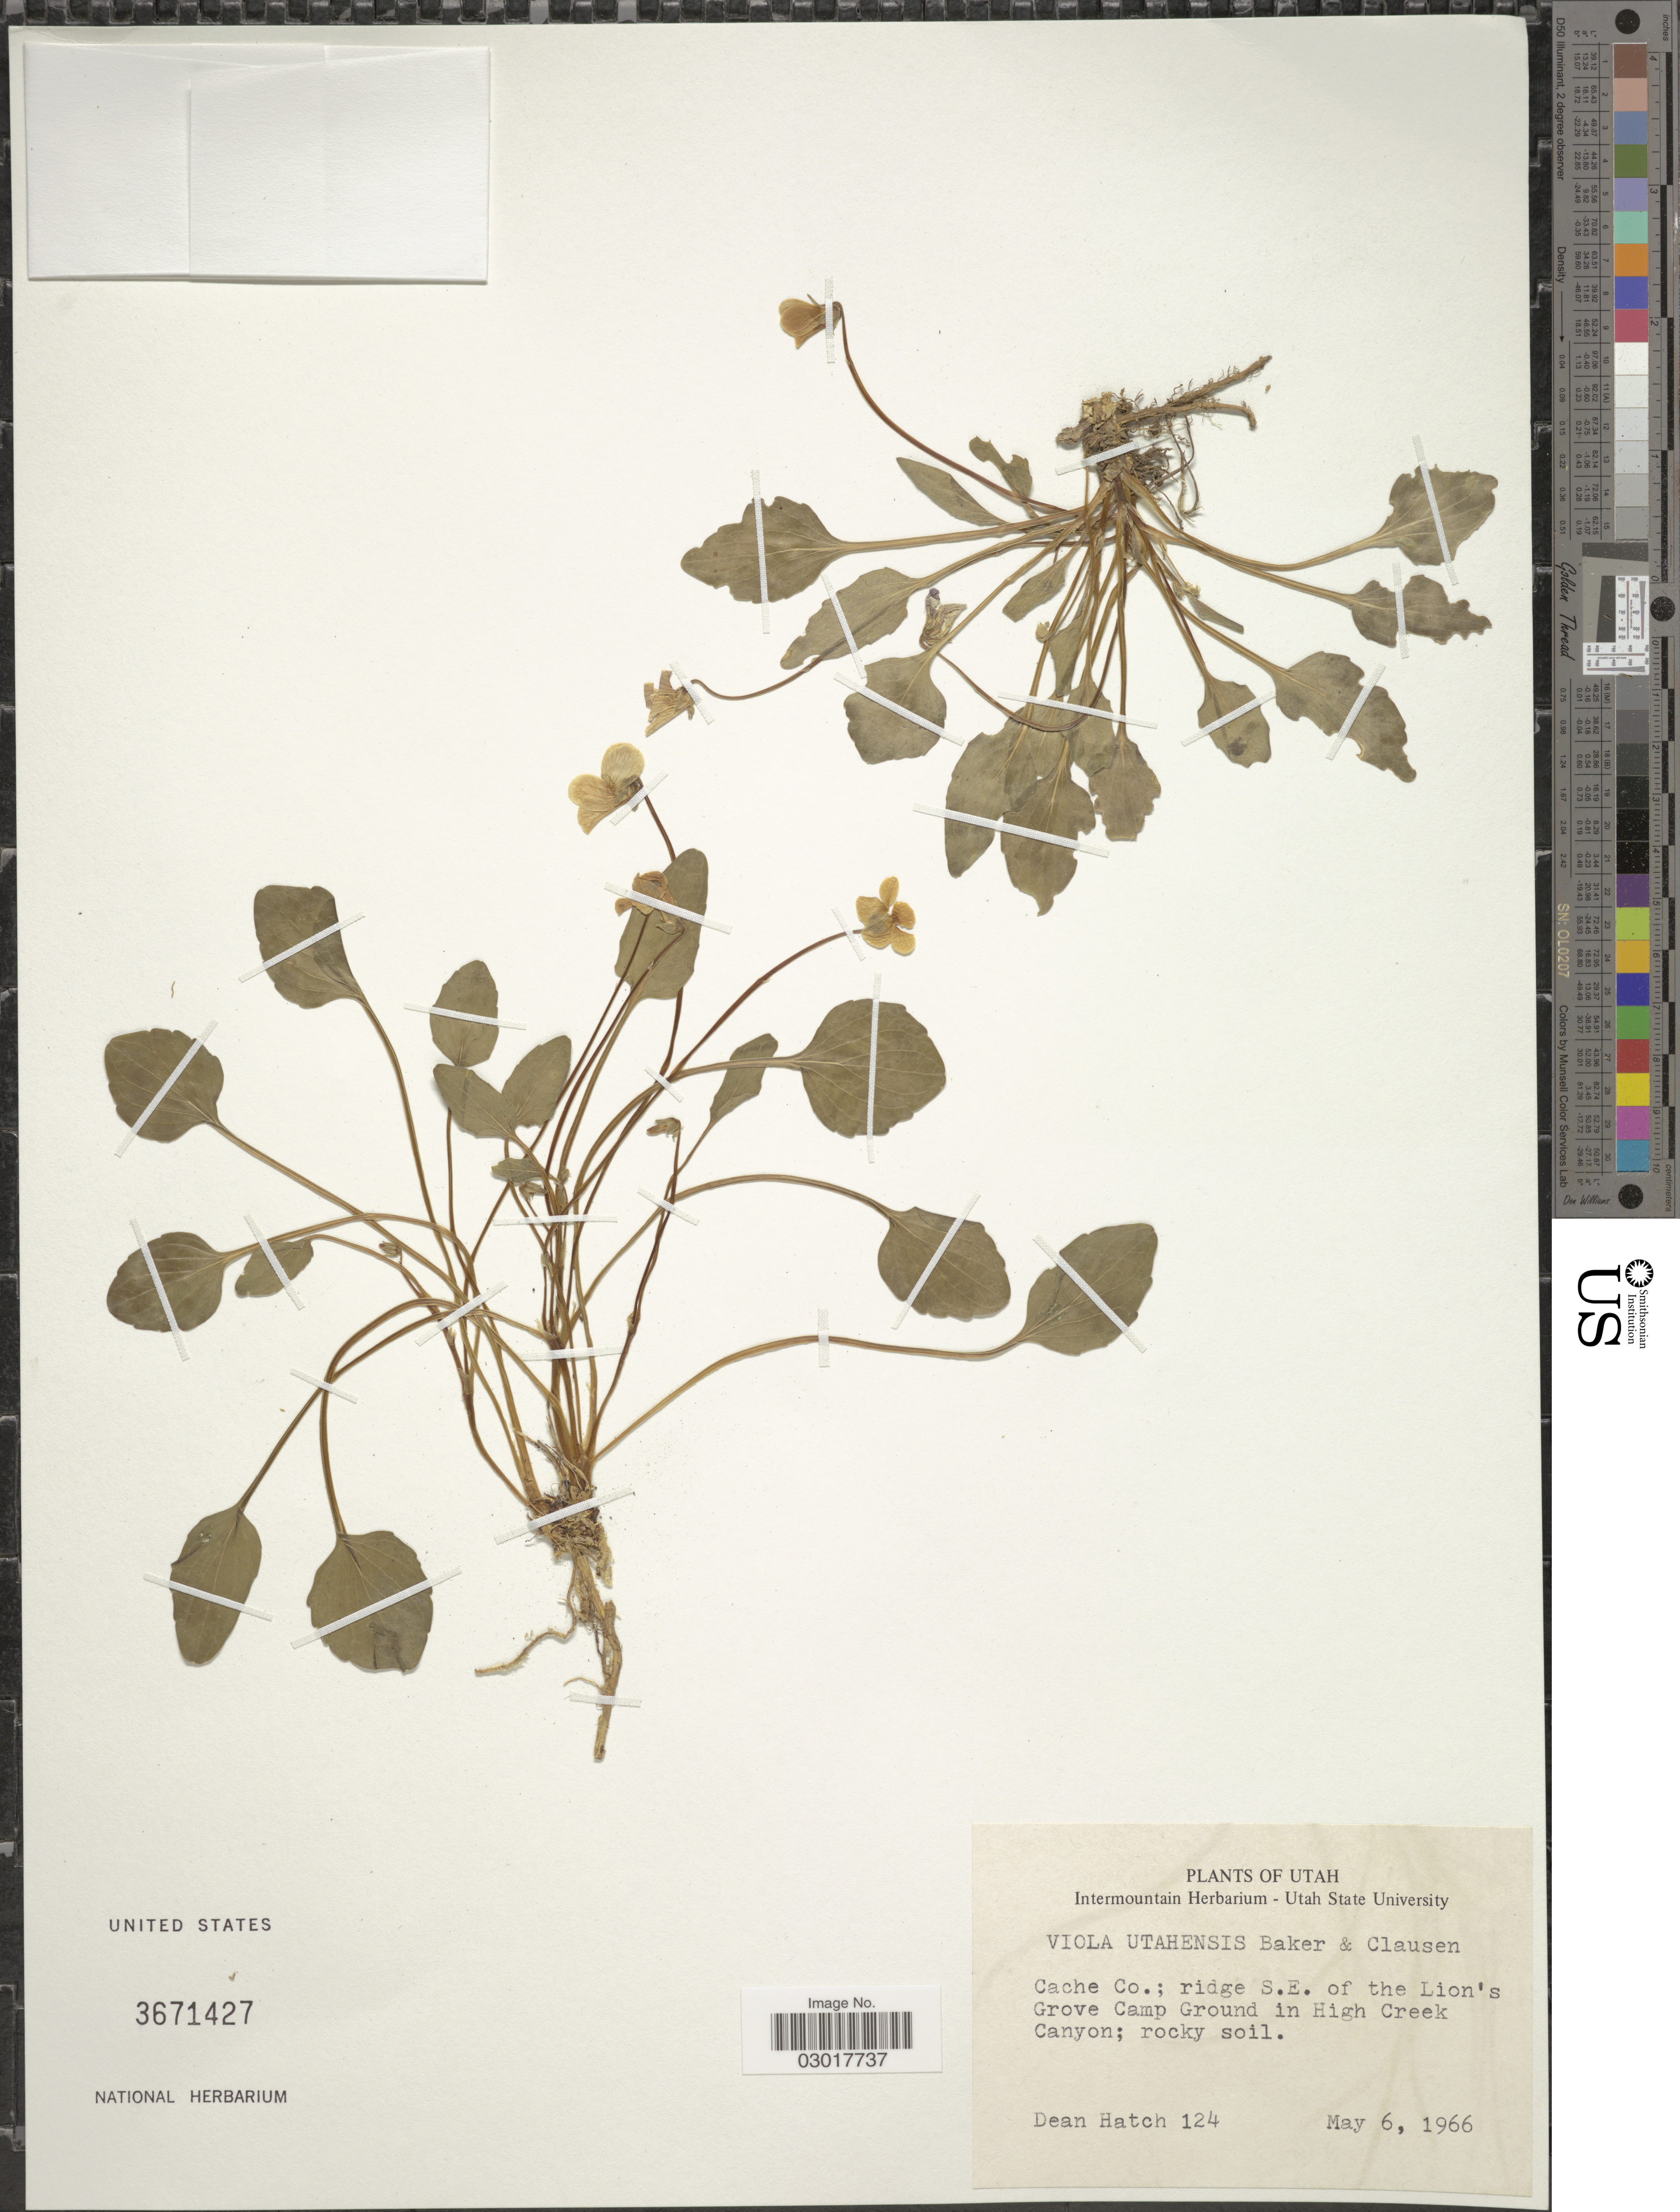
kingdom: Plantae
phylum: Tracheophyta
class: Magnoliopsida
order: Malpighiales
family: Violaceae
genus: Viola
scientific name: Viola utahensis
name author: M.S. Baker & J.C. Clausen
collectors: D. Hatch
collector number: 124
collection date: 1966-05-06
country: United States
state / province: Utah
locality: Cache Co.; ridge S.E. of the Lion's Grove Camp Ground in High Creek Canyon.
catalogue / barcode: US 3671427